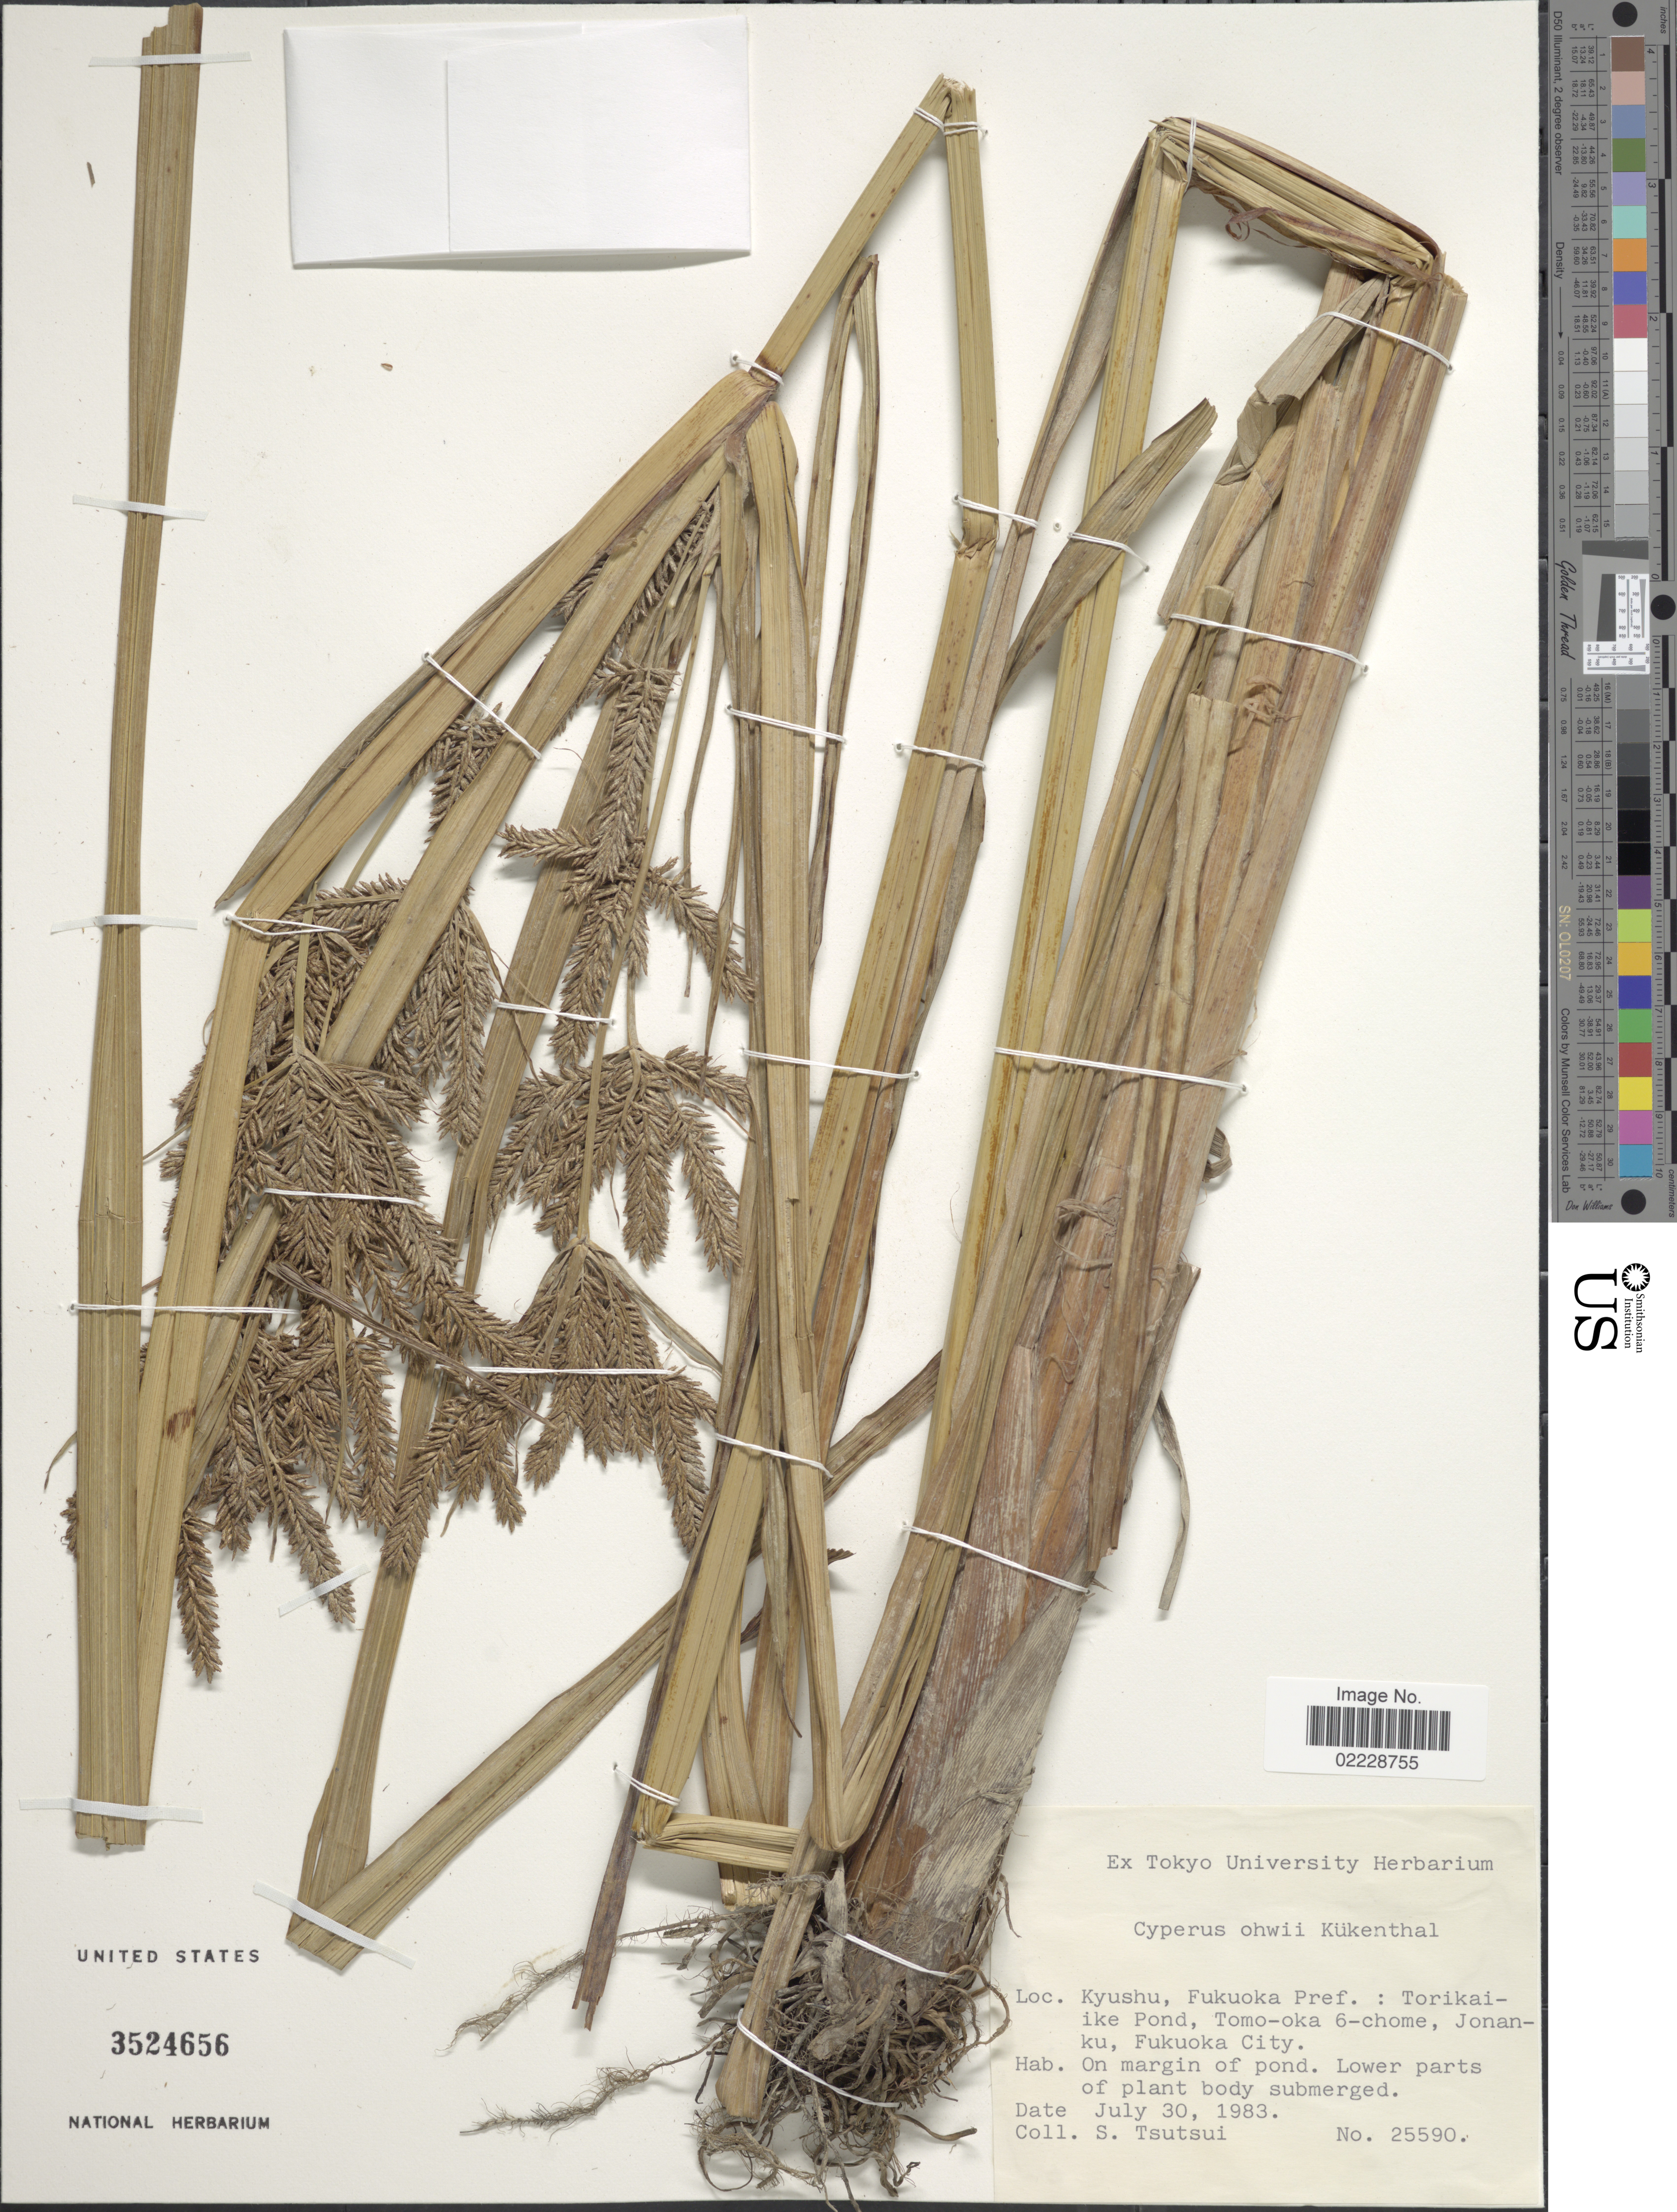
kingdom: Plantae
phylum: Tracheophyta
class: Liliopsida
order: Poales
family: Cyperaceae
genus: Cyperus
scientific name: Cyperus ohwii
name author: Kük.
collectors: S. Tsutsui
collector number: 25590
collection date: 1983-07-30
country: Japan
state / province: Hukuoka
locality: Kyushu: Fukuoka Pref.: Torikaiike Pond, Tomo-oka 6-chome, Jonanku, Fukuoka City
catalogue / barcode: US 3524656